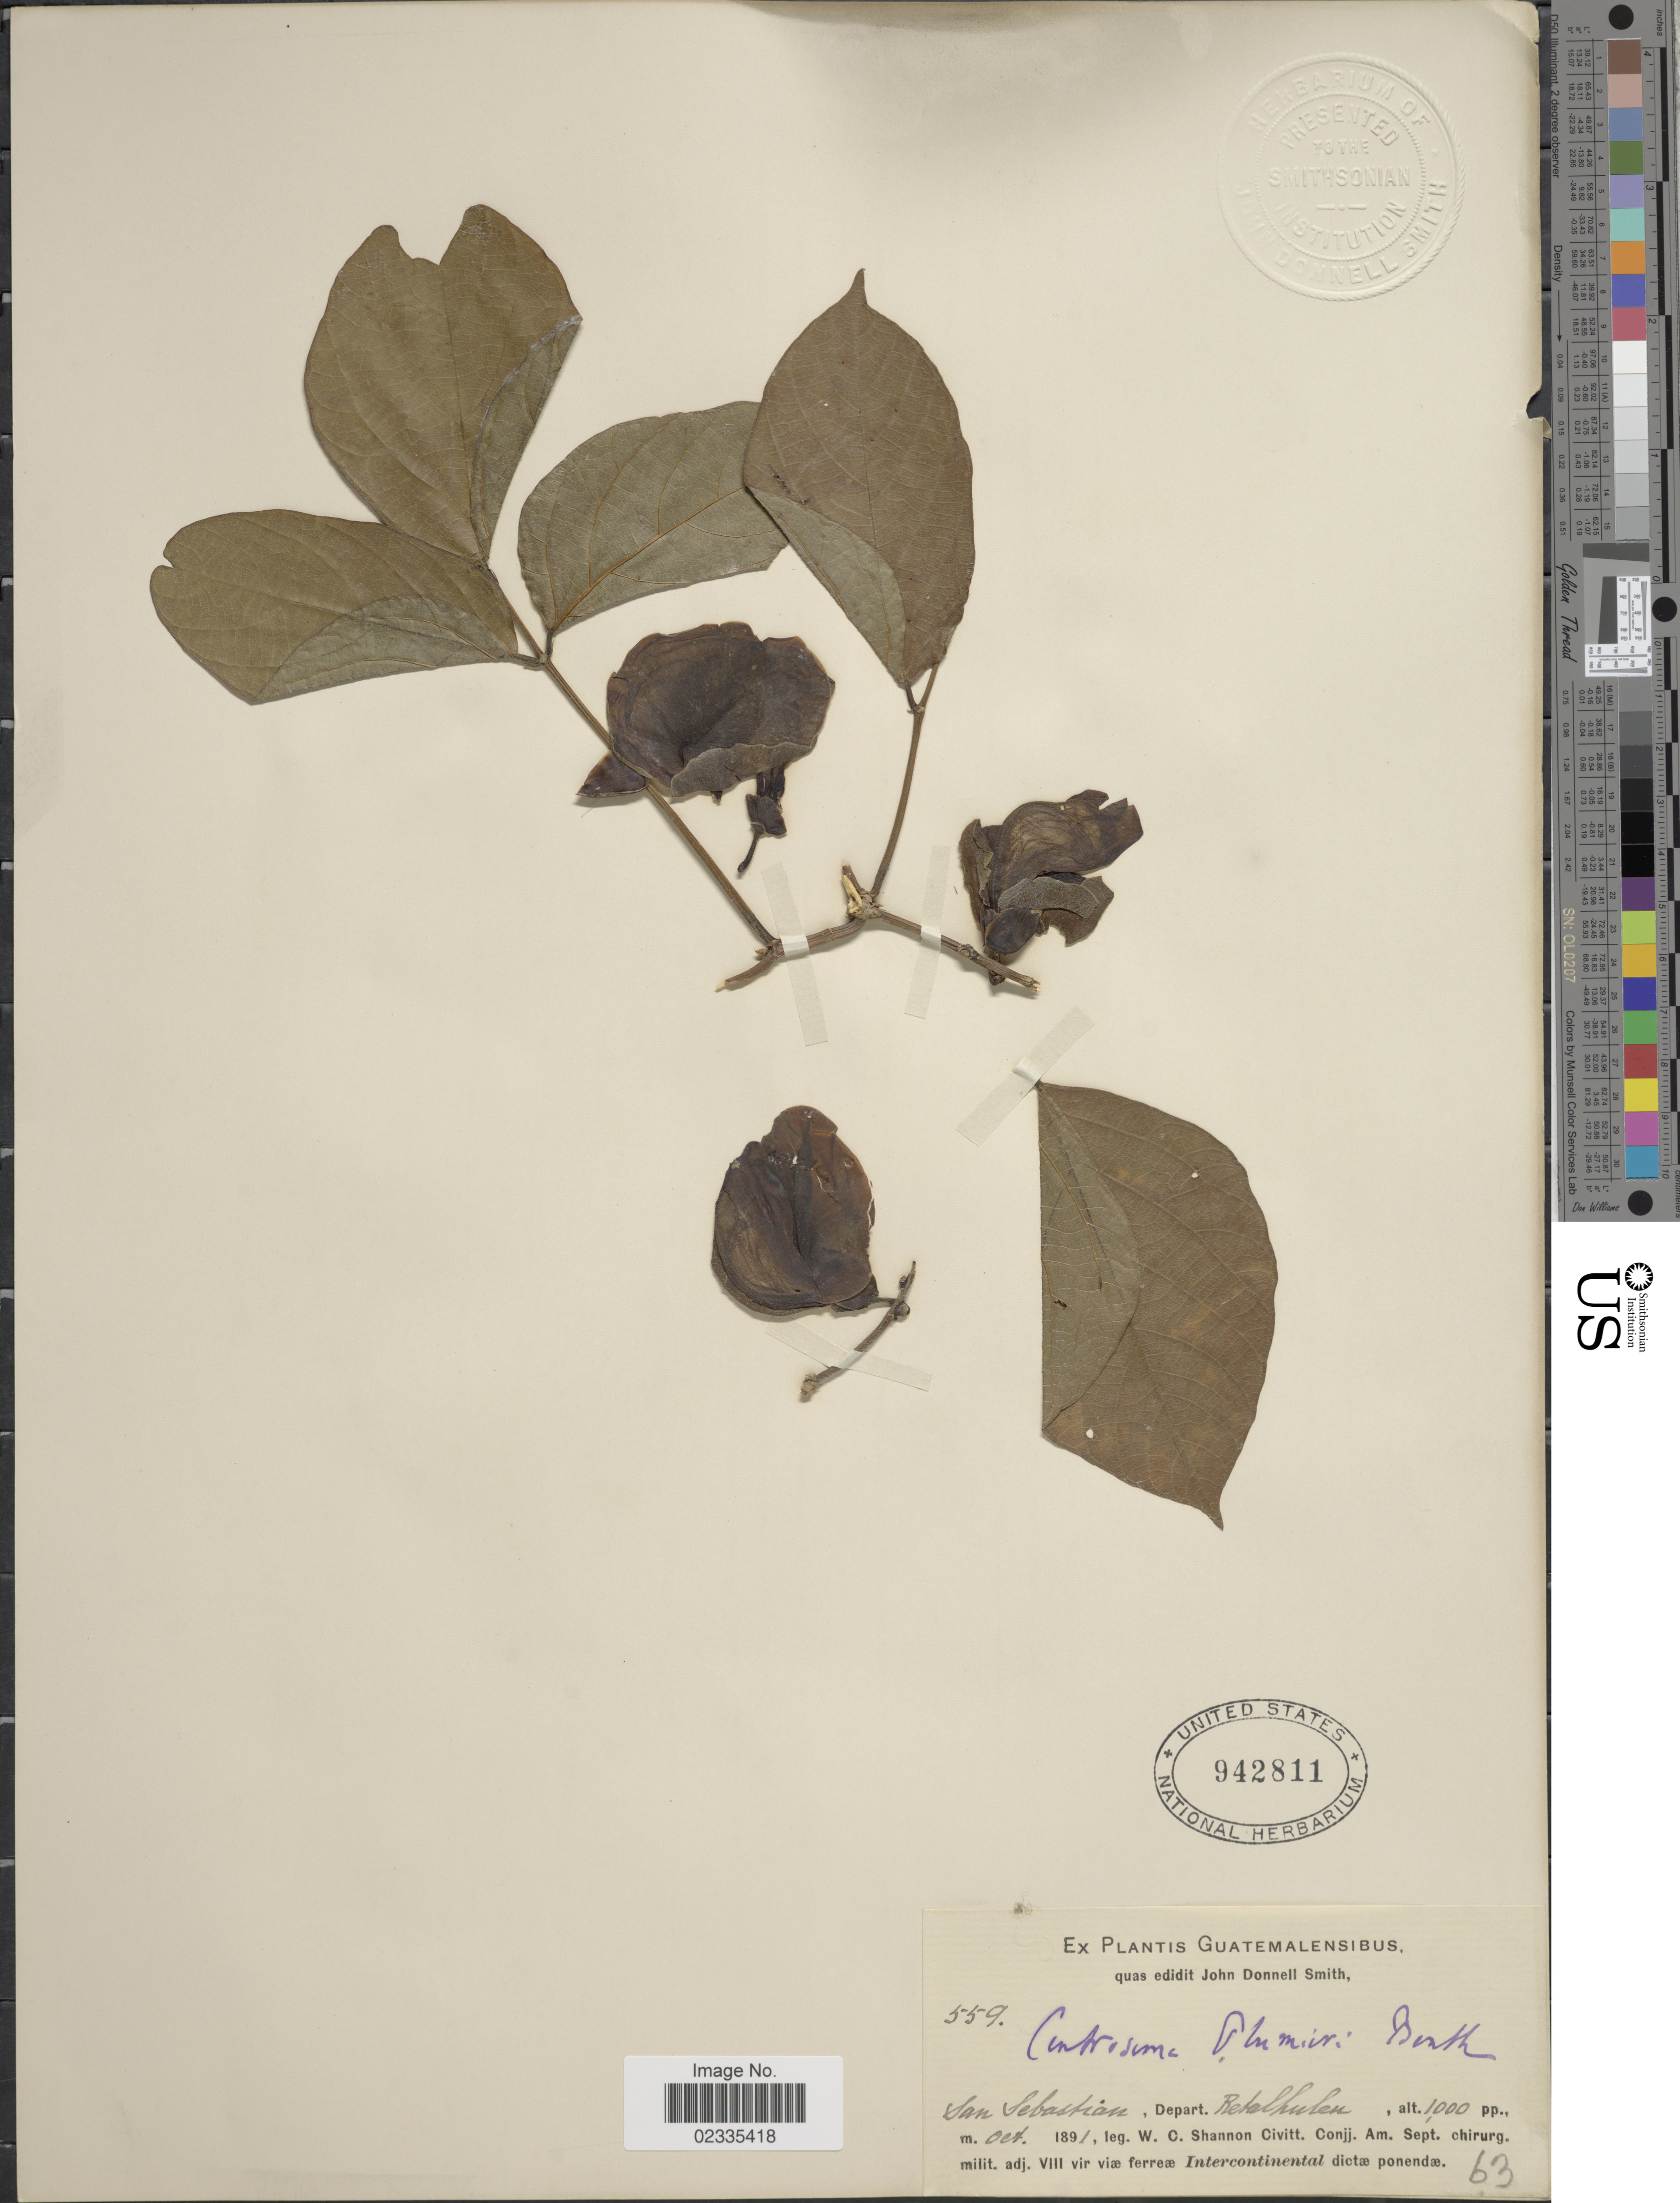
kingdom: Plantae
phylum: Tracheophyta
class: Magnoliopsida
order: Fabales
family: Fabaceae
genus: Centrosema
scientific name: Centrosema plumieri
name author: (Turpin ex Pers.) Benth.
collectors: W. Civitt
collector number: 559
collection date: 1891-10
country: Guatemala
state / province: Retalhuleu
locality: San Sebastian, Depart. Retalhuleu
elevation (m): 305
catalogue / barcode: US 942811